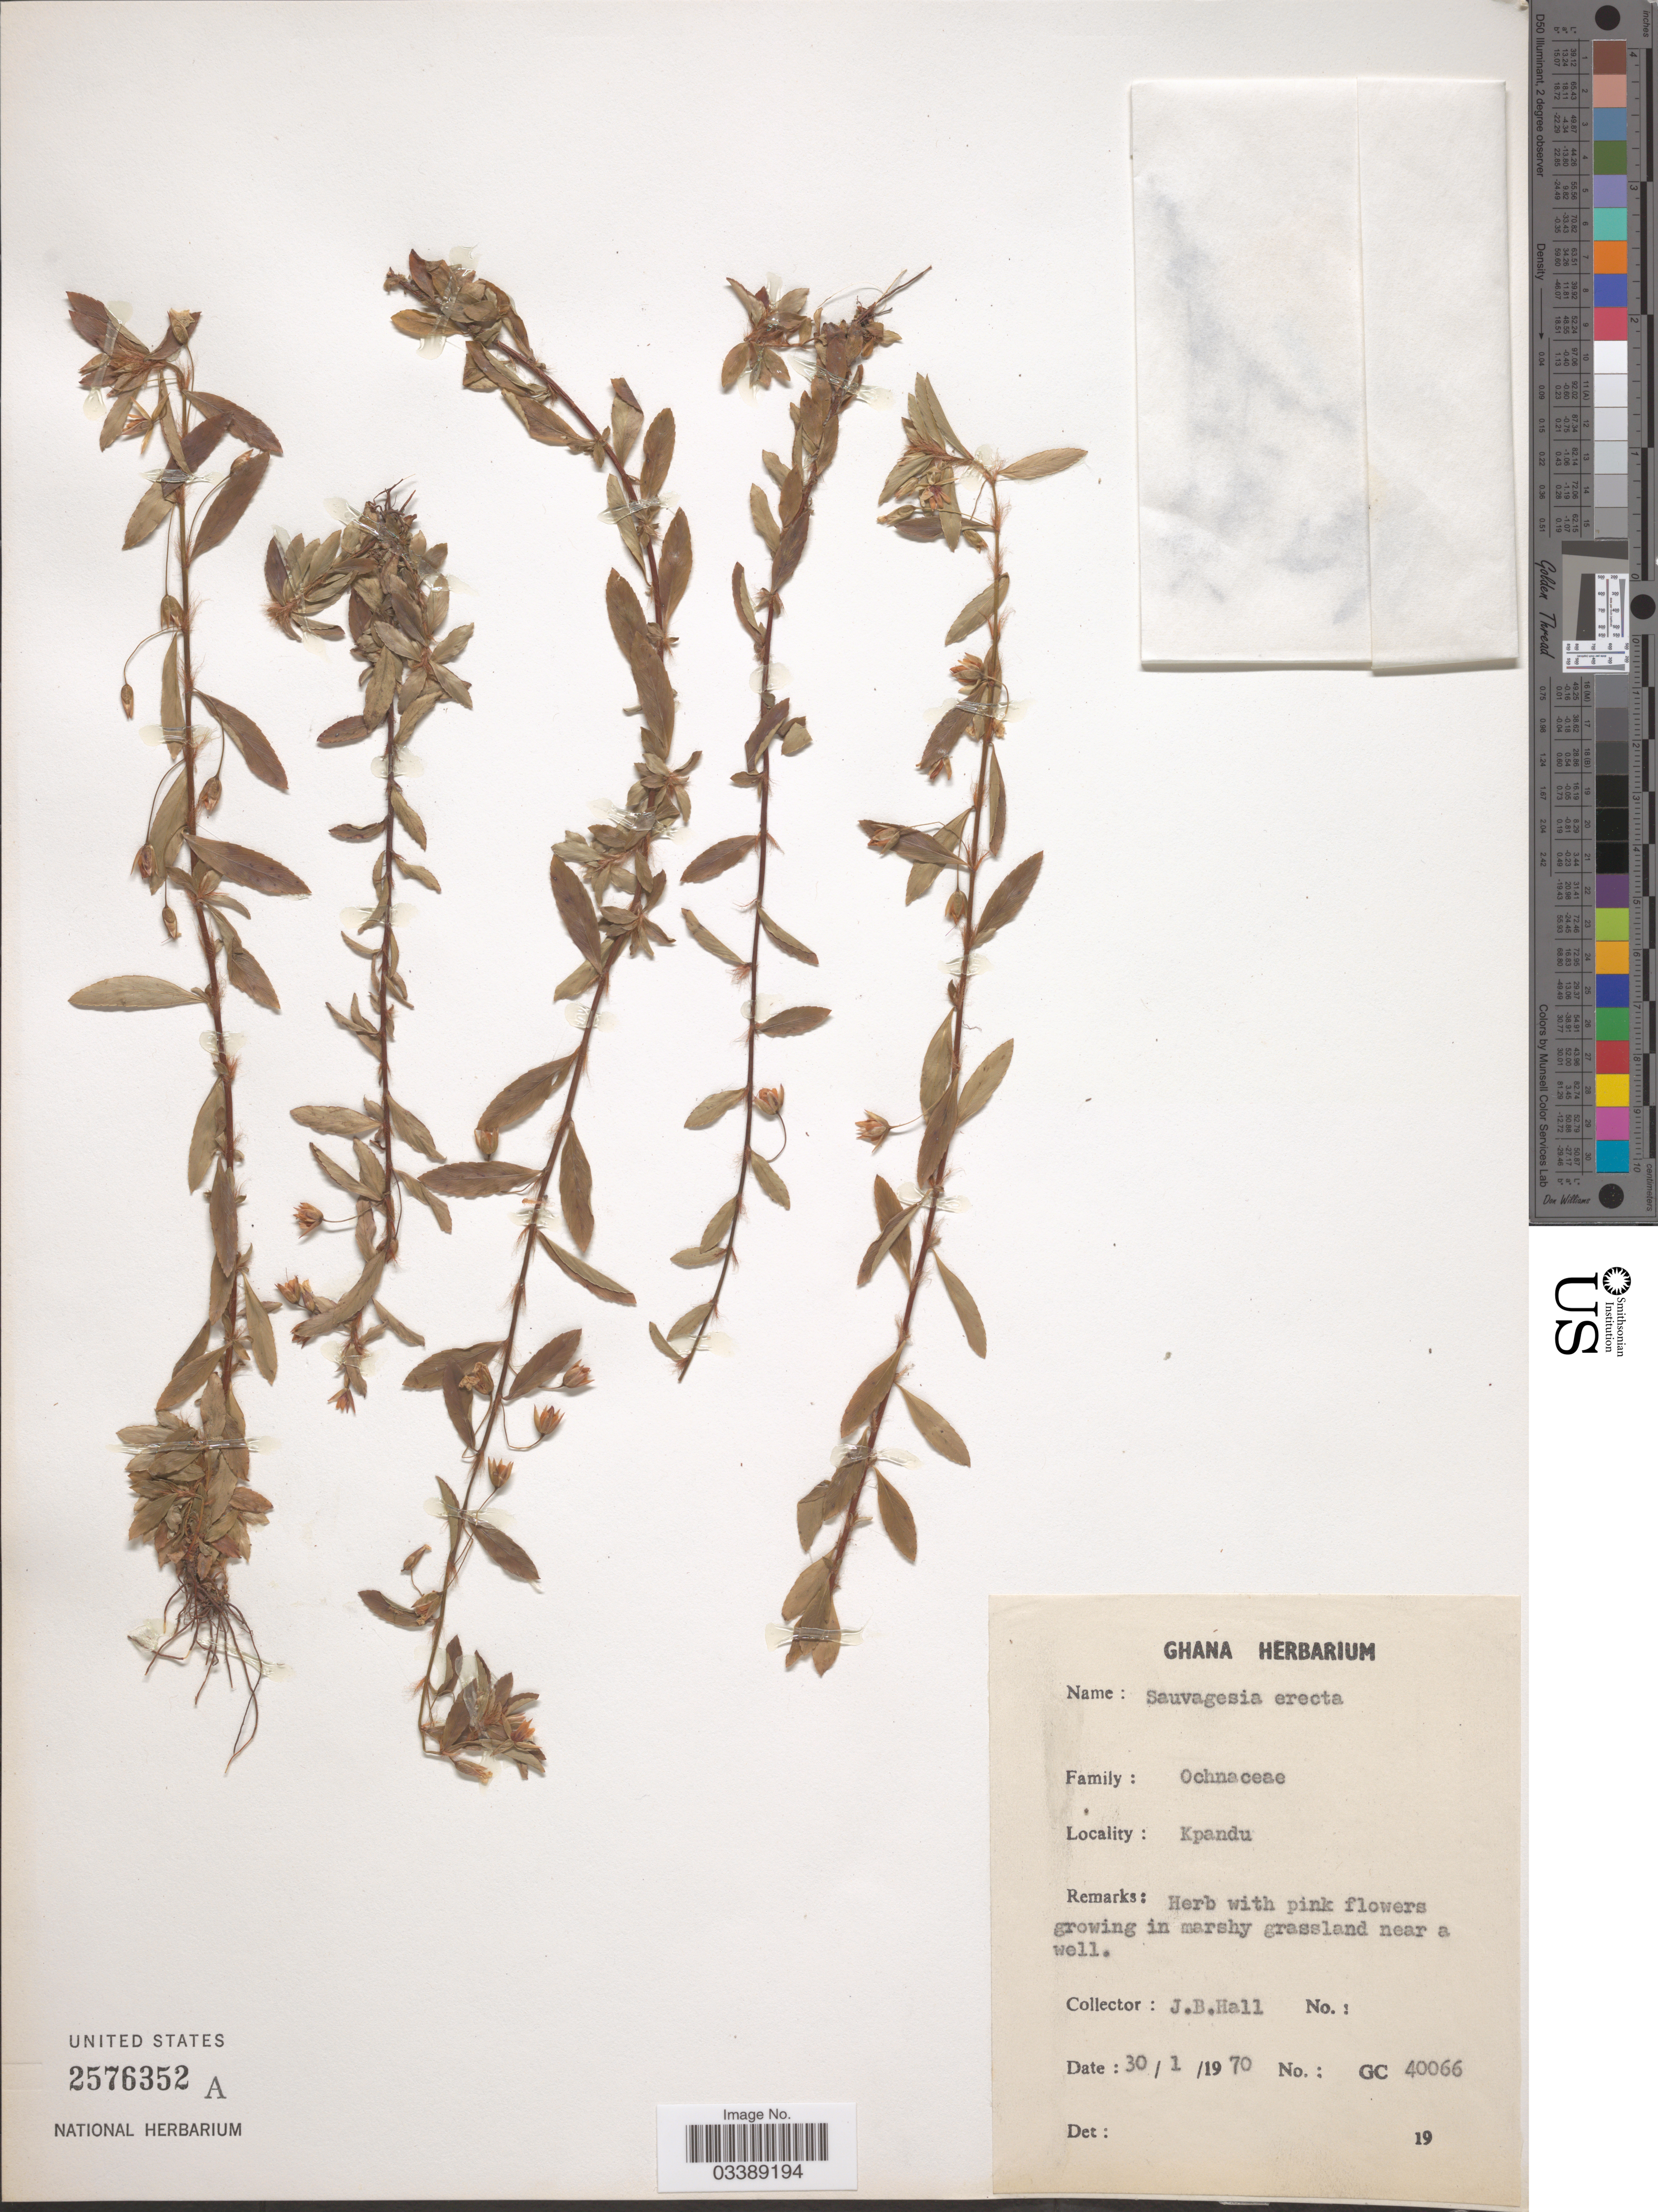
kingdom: Plantae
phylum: Tracheophyta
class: Magnoliopsida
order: Malpighiales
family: Ochnaceae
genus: Sauvagesia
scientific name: Sauvagesia erecta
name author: L.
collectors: J. Hall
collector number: GC 40066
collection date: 1970-01-30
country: Ghana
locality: Kpandu.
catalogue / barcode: US 2576352A